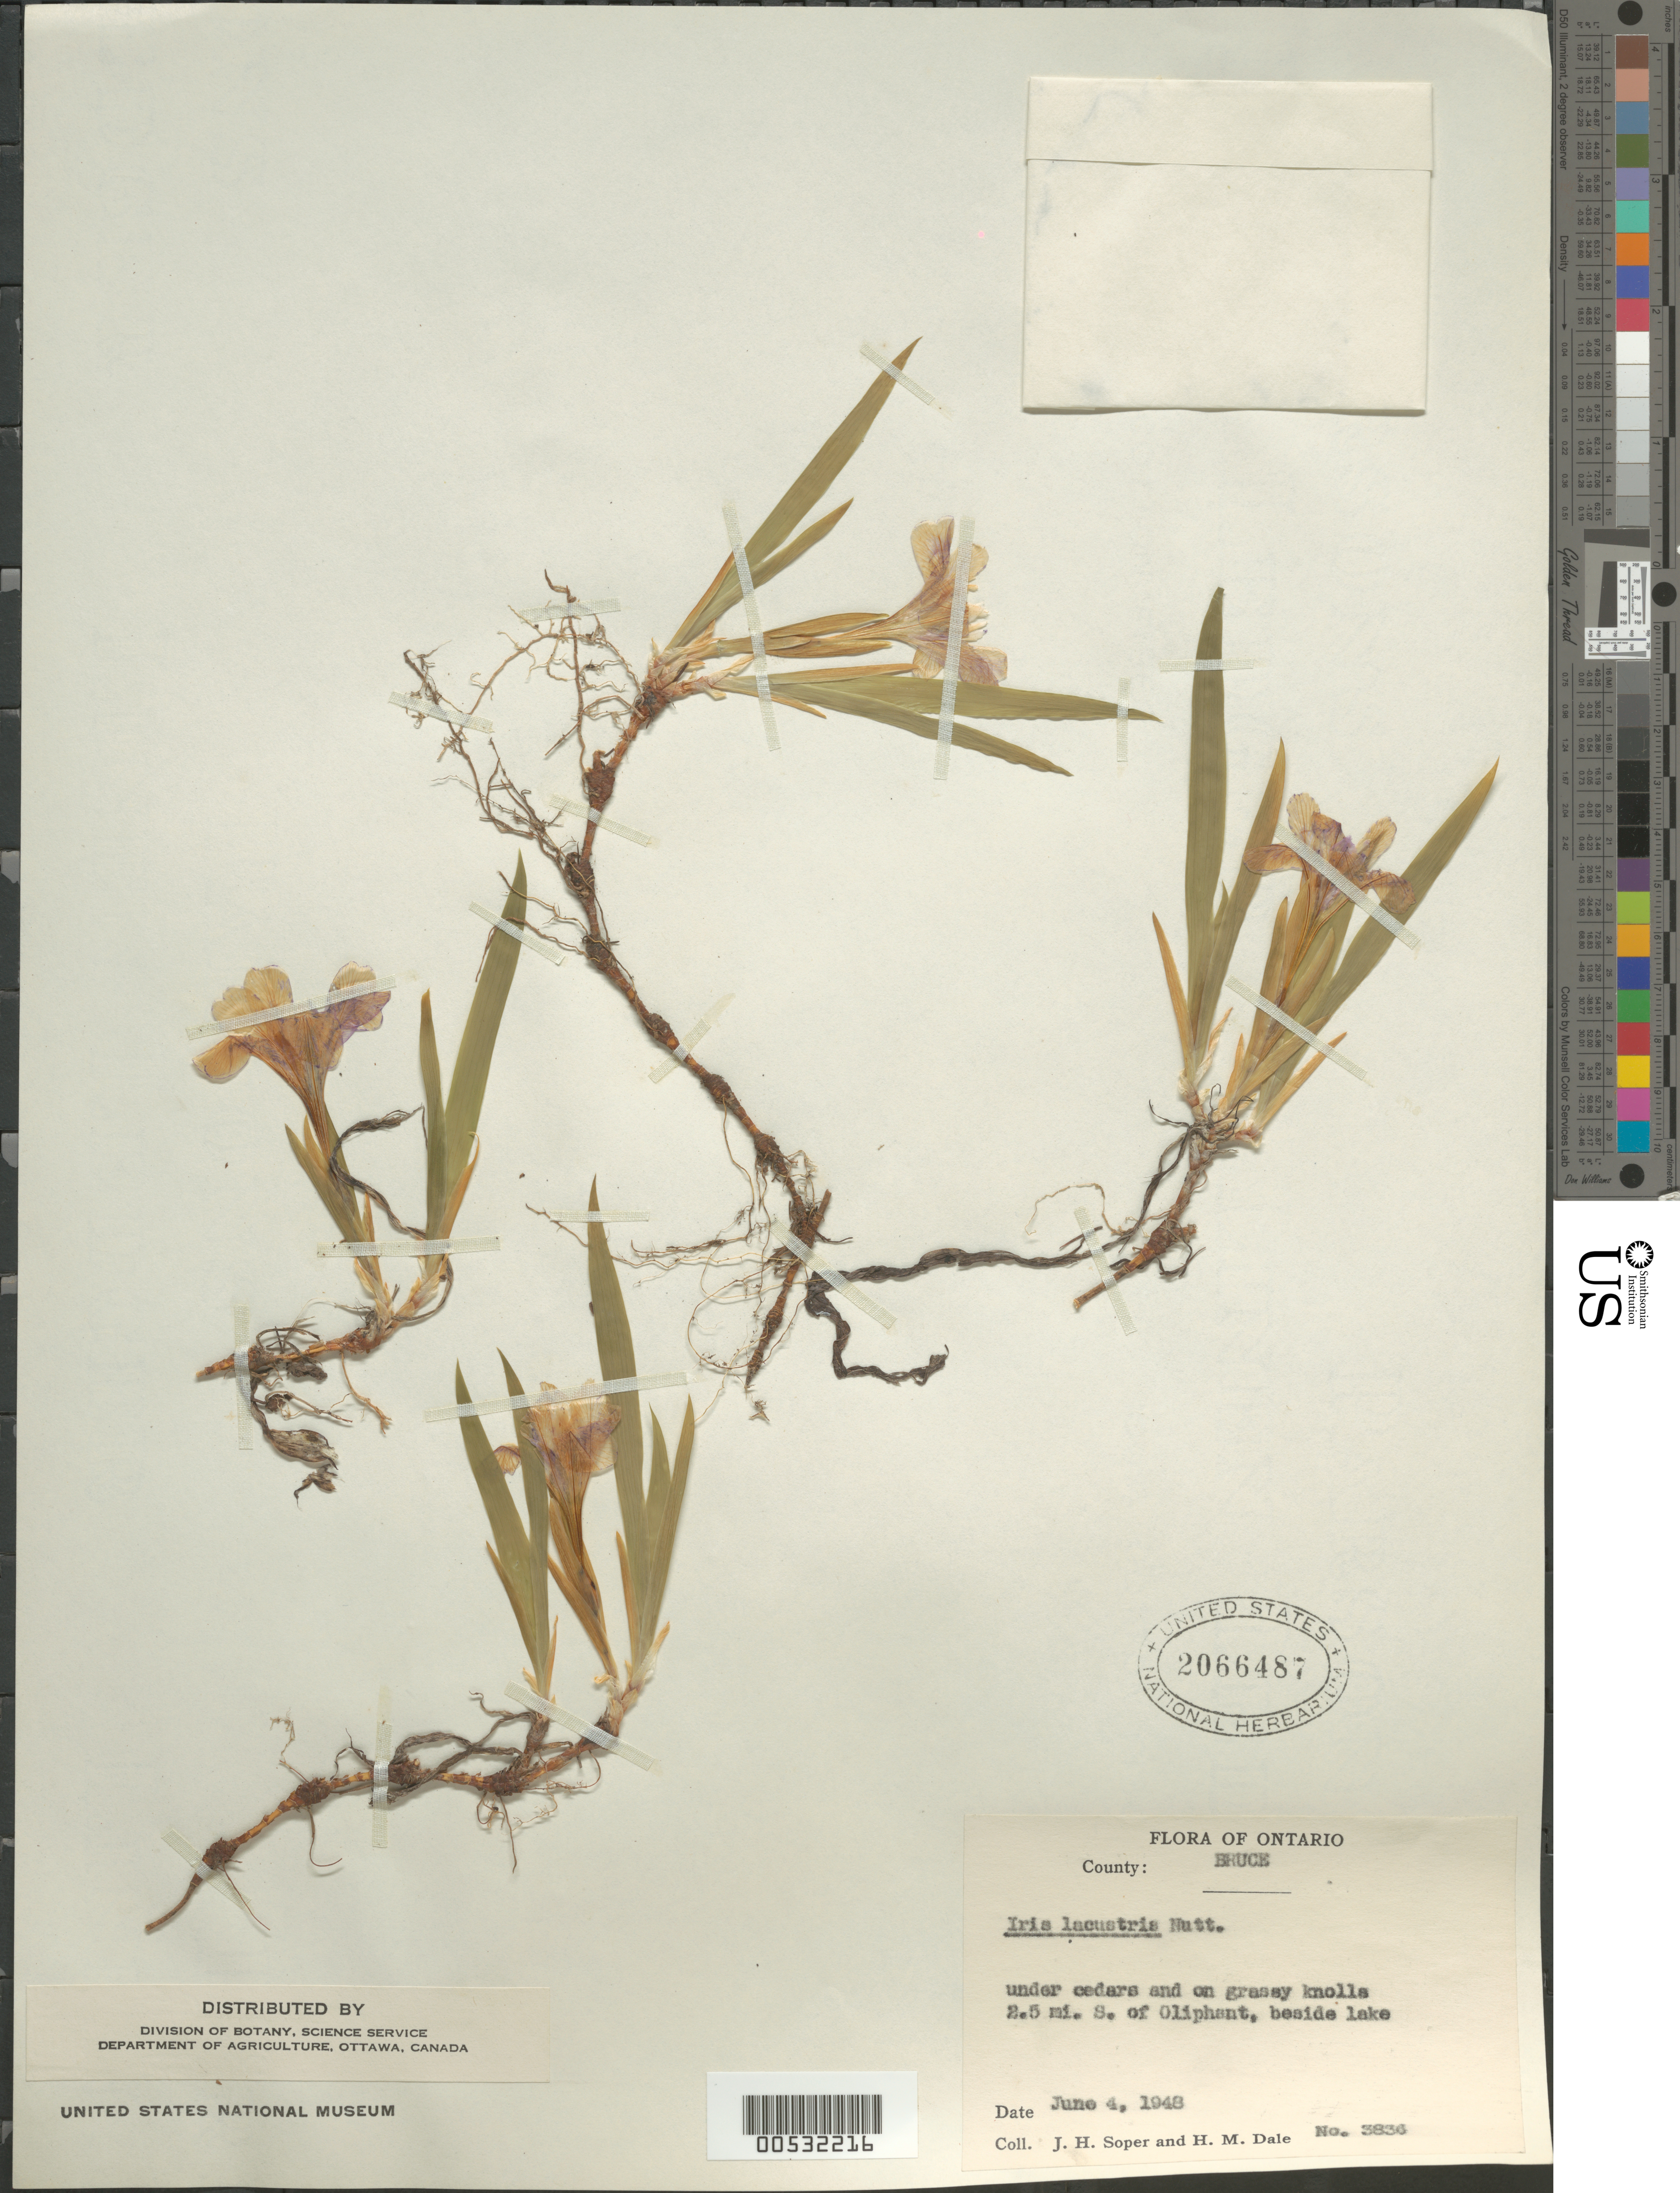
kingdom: Plantae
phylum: Tracheophyta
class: Liliopsida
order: Asparagales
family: Iridaceae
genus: Iris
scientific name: Iris lacustris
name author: Nutt.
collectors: J. H. Soper & H. M. Dale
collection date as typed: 04 Jun 1948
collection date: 1948-06-04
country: Canada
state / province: Ontario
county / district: Oliphant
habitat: Under cedars and on grassy knolls.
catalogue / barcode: US 2066487